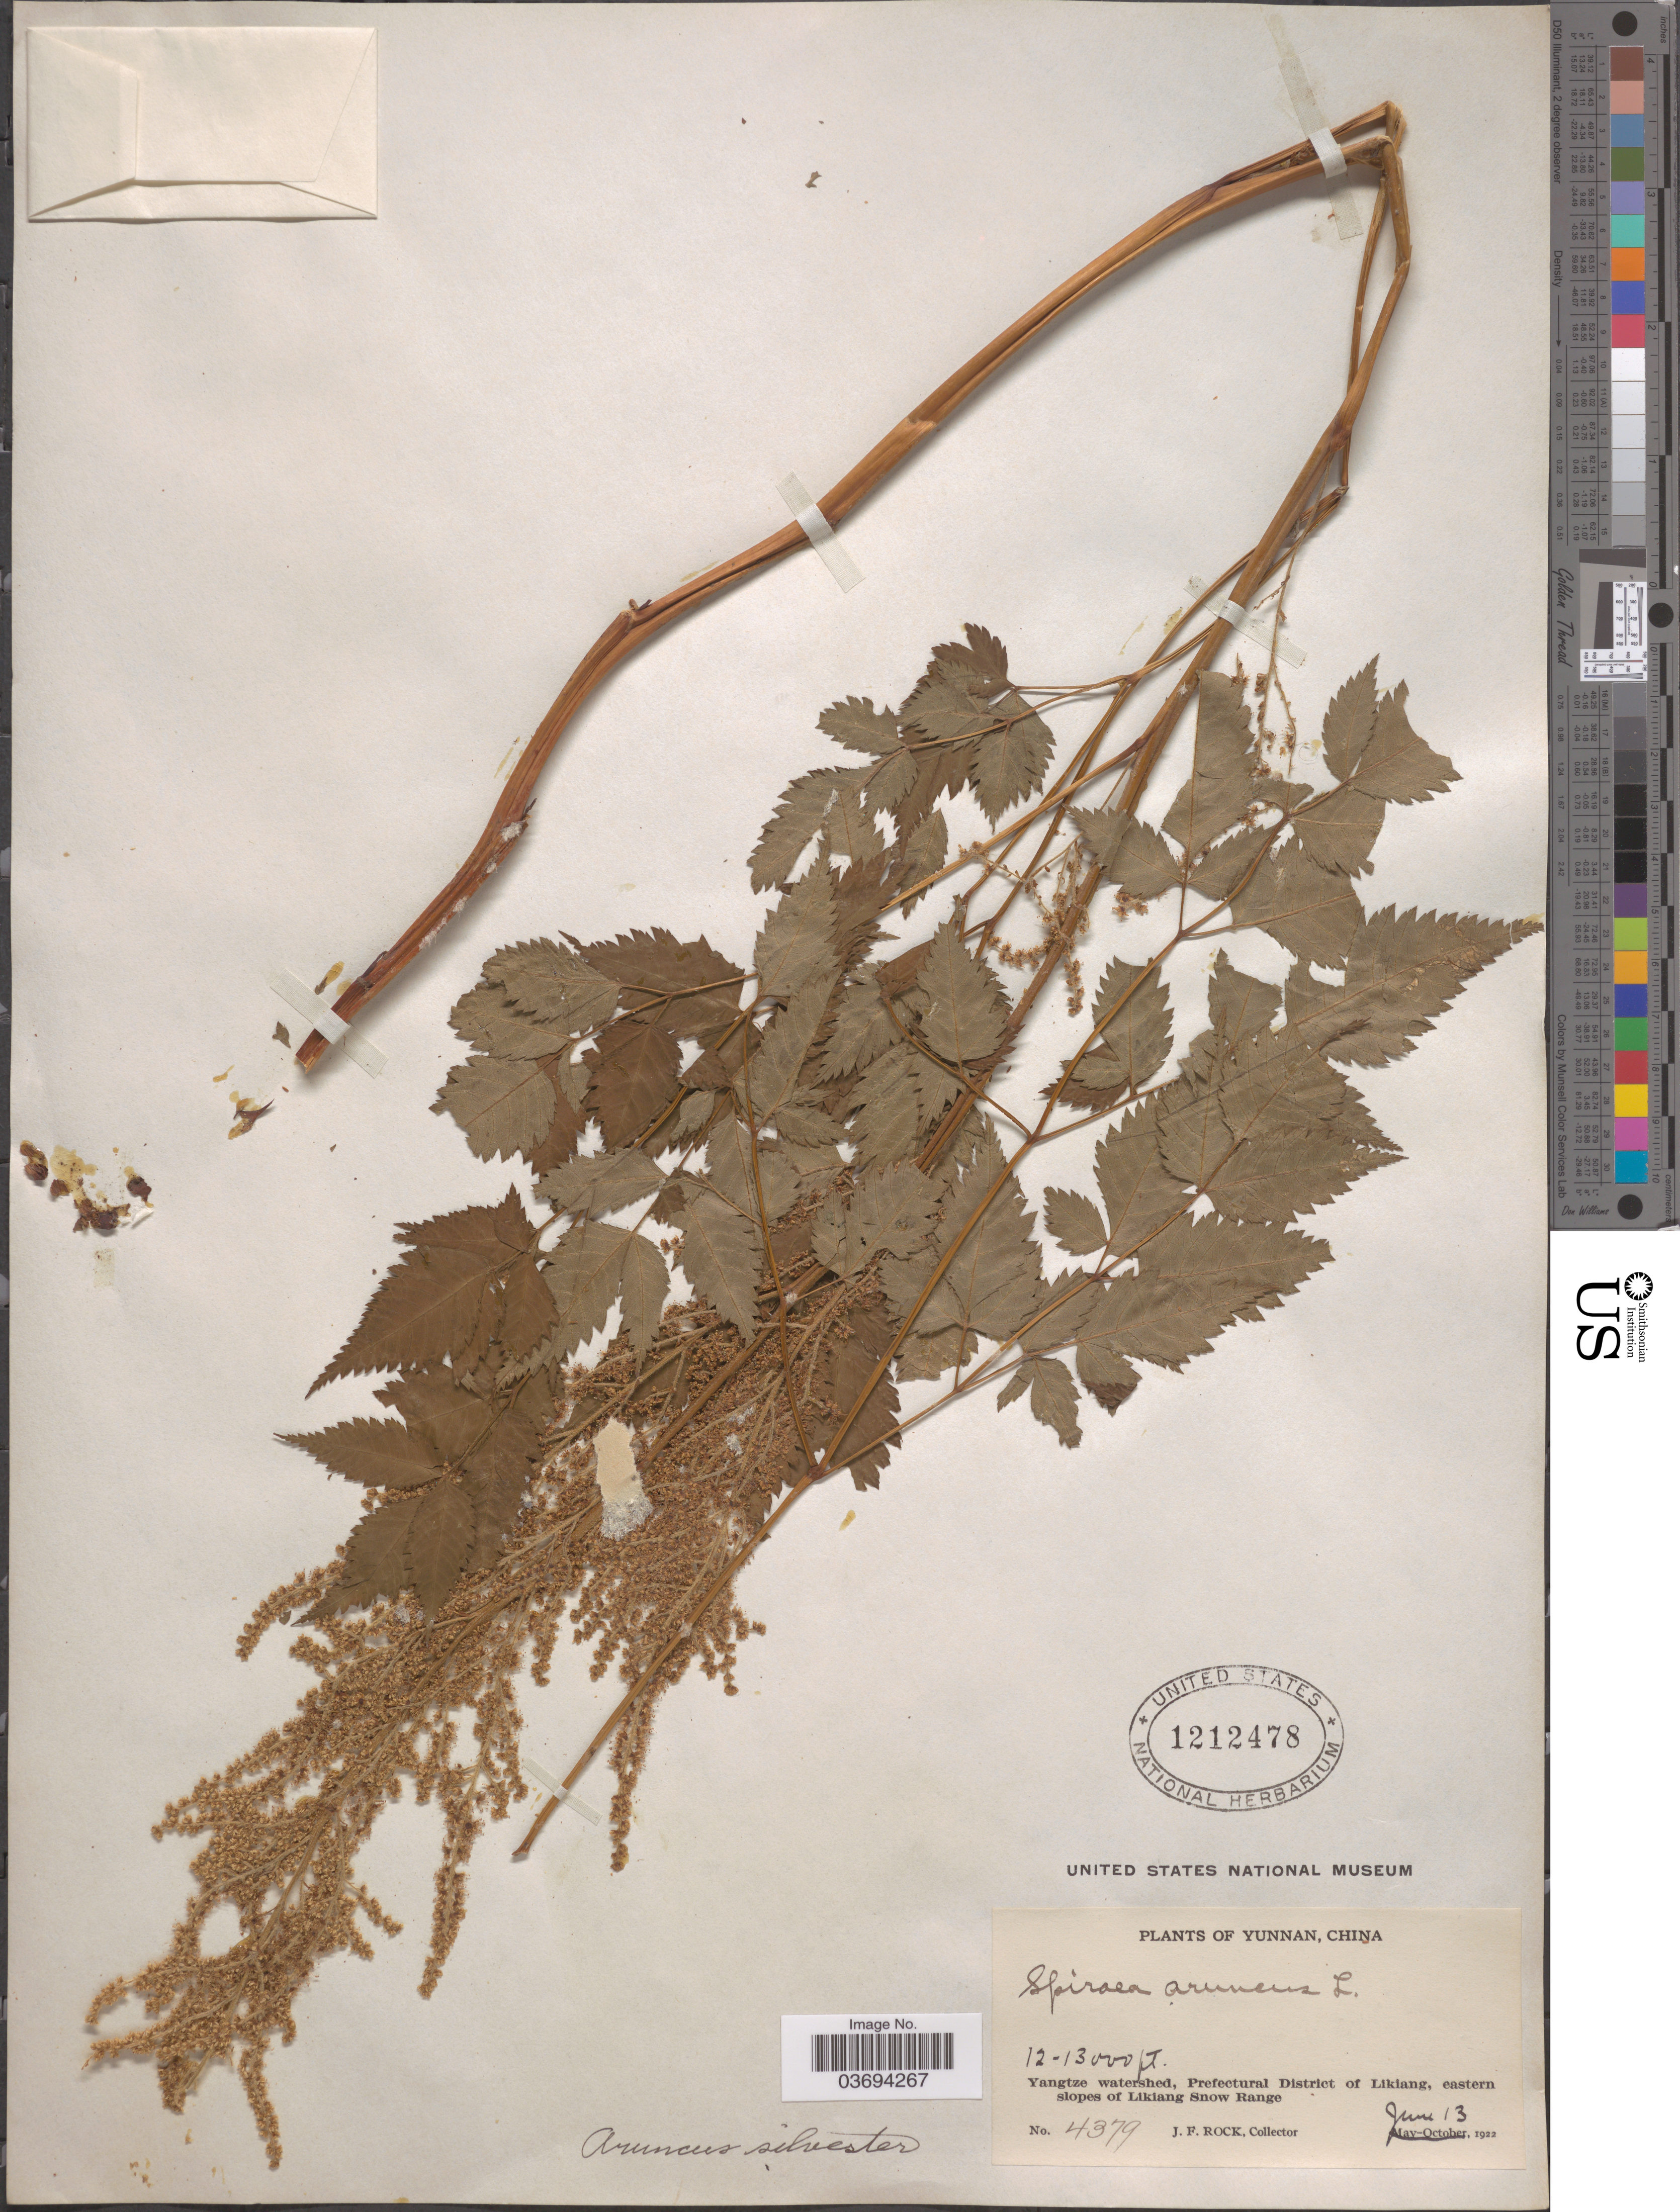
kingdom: Plantae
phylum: Tracheophyta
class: Magnoliopsida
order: Rosales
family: Rosaceae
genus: Aruncus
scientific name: Aruncus sylvester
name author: Kostel. ex Maxim.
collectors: J. Rock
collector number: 4379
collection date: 1922-06-13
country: China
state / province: Yunnan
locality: Yangtze watershed, Prefectural District of Likiang, eastern slopes of Likiang Snow Range.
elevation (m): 3658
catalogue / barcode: US 1212478